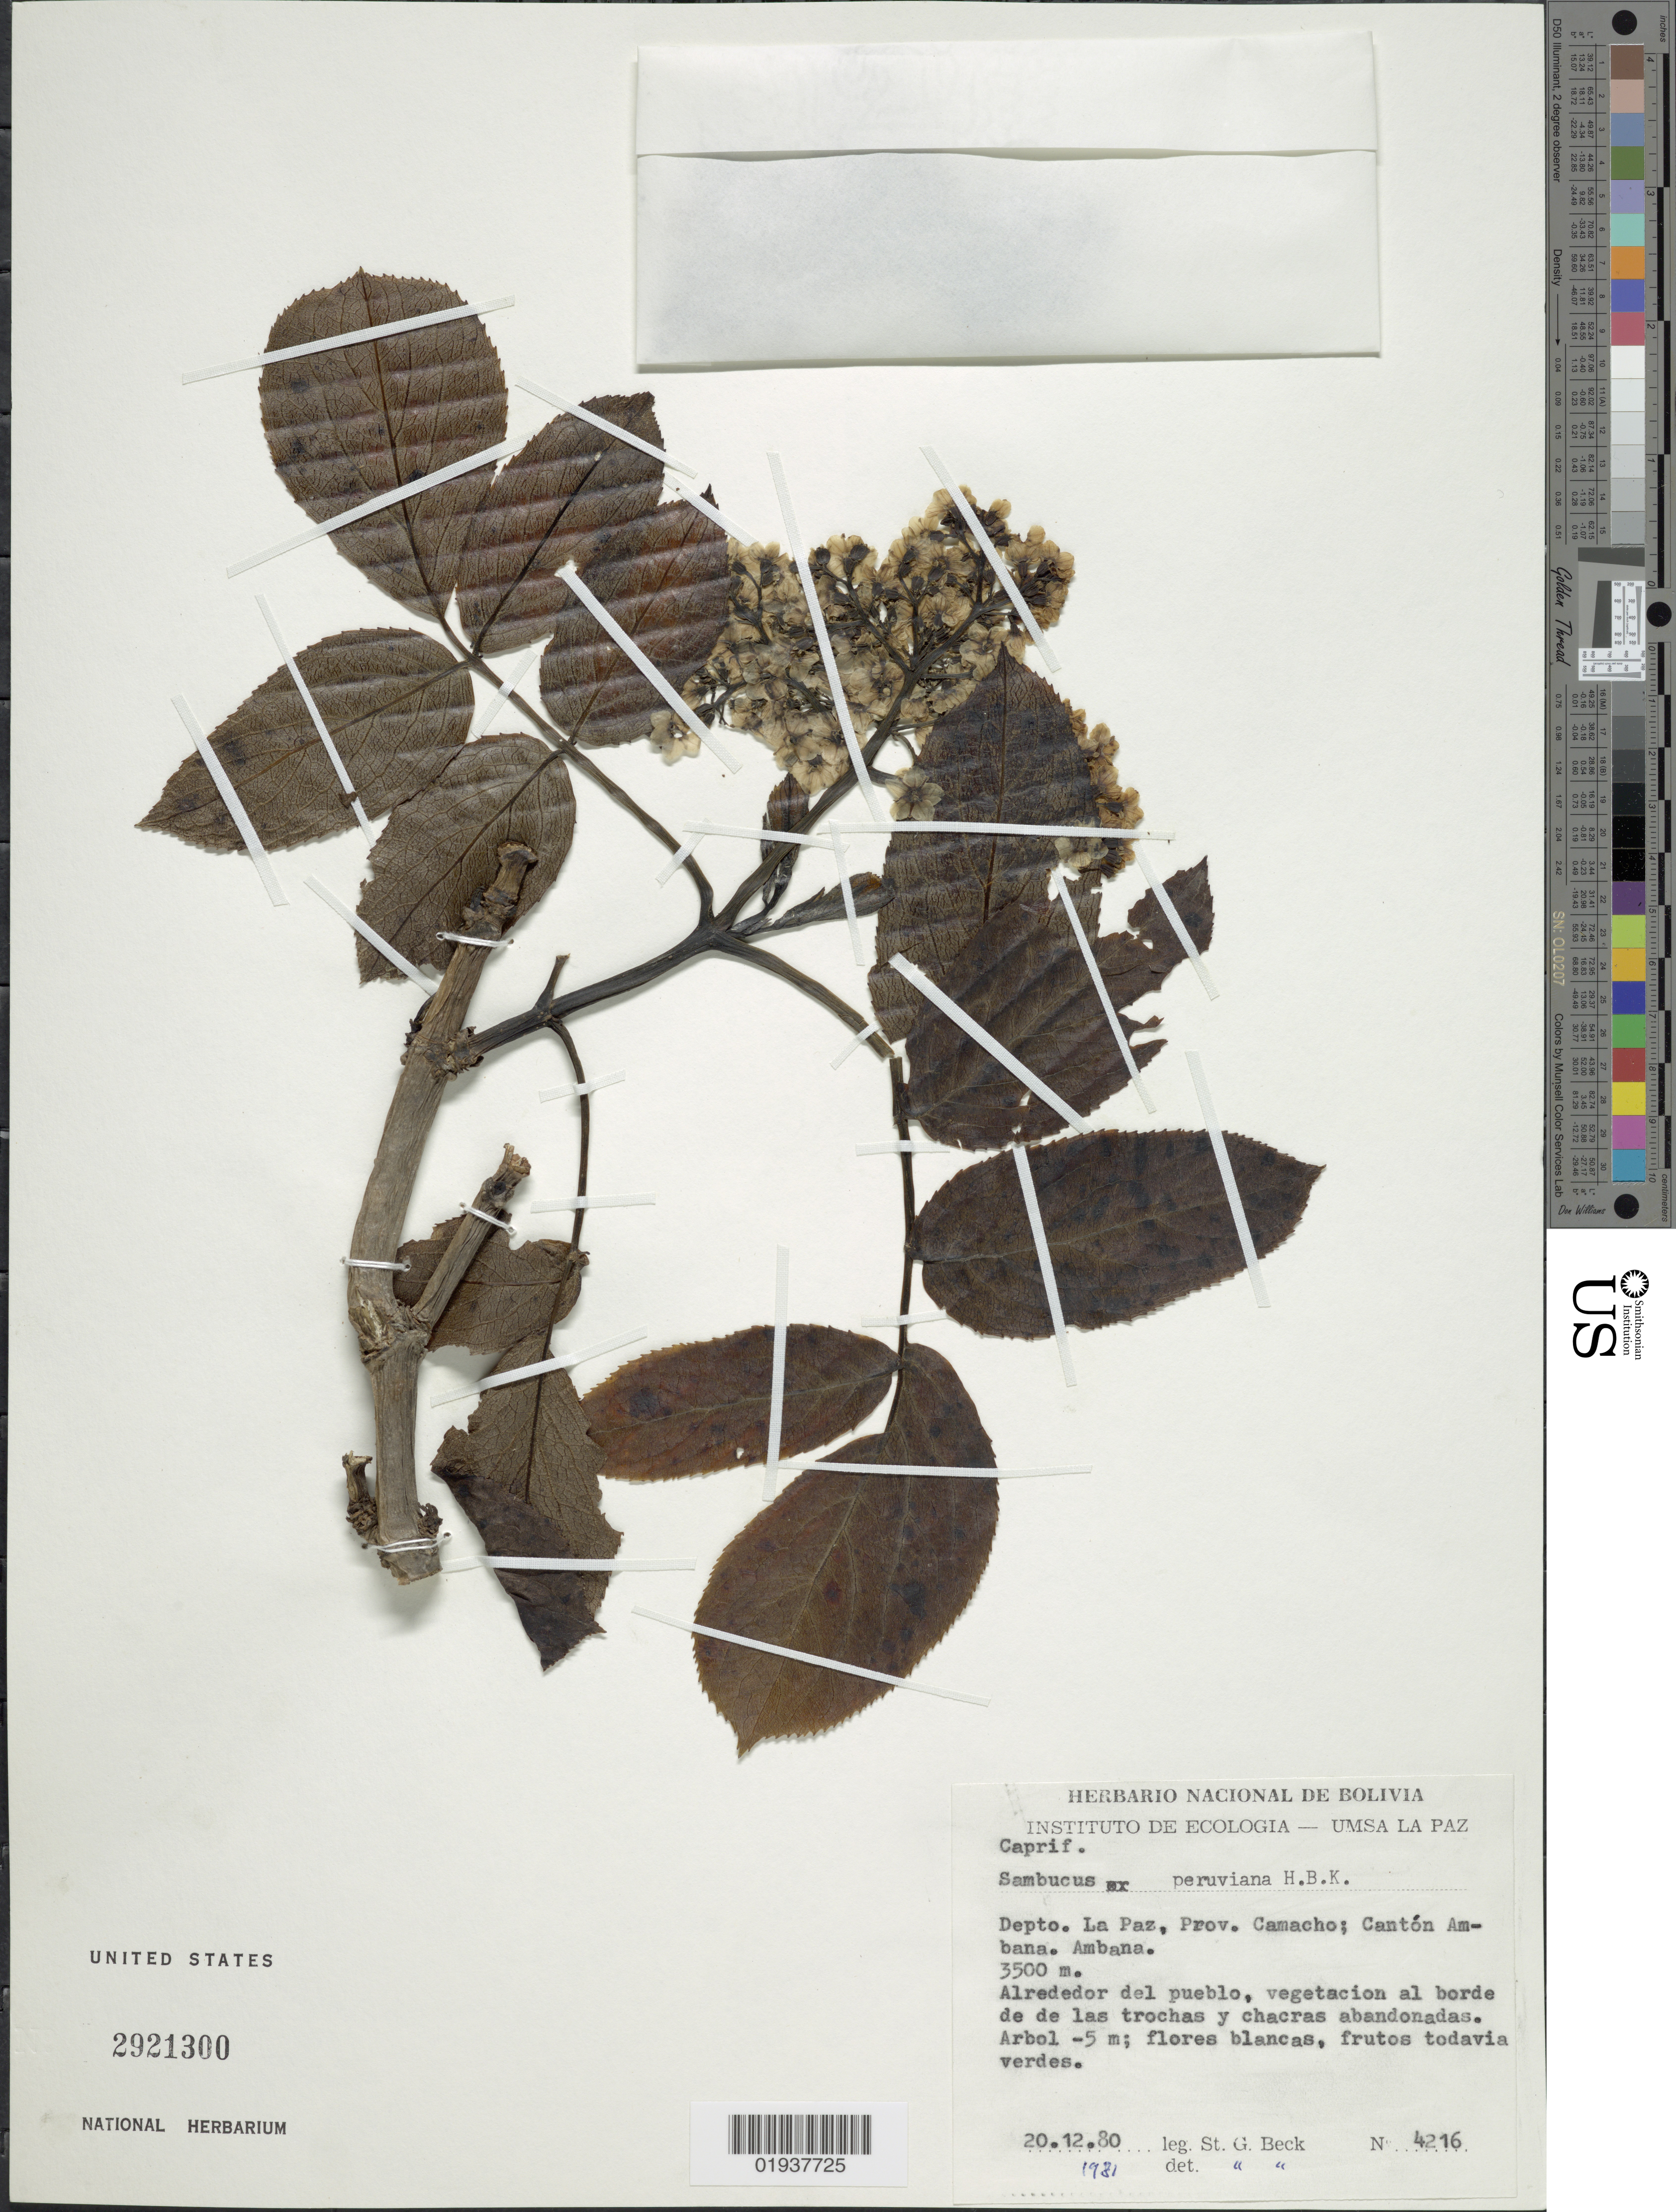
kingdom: Plantae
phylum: Tracheophyta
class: Magnoliopsida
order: Dipsacales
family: Viburnaceae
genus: Sambucus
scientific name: Sambucus peruviana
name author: Kunth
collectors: S. G. Beck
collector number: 4216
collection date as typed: Transcribed d/m/y: 20/12/80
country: Bolivia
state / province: La Paz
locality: Depto. La Paz, Prov. Camacho; Cantón Ambana. Ambana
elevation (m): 3500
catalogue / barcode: US 2921300